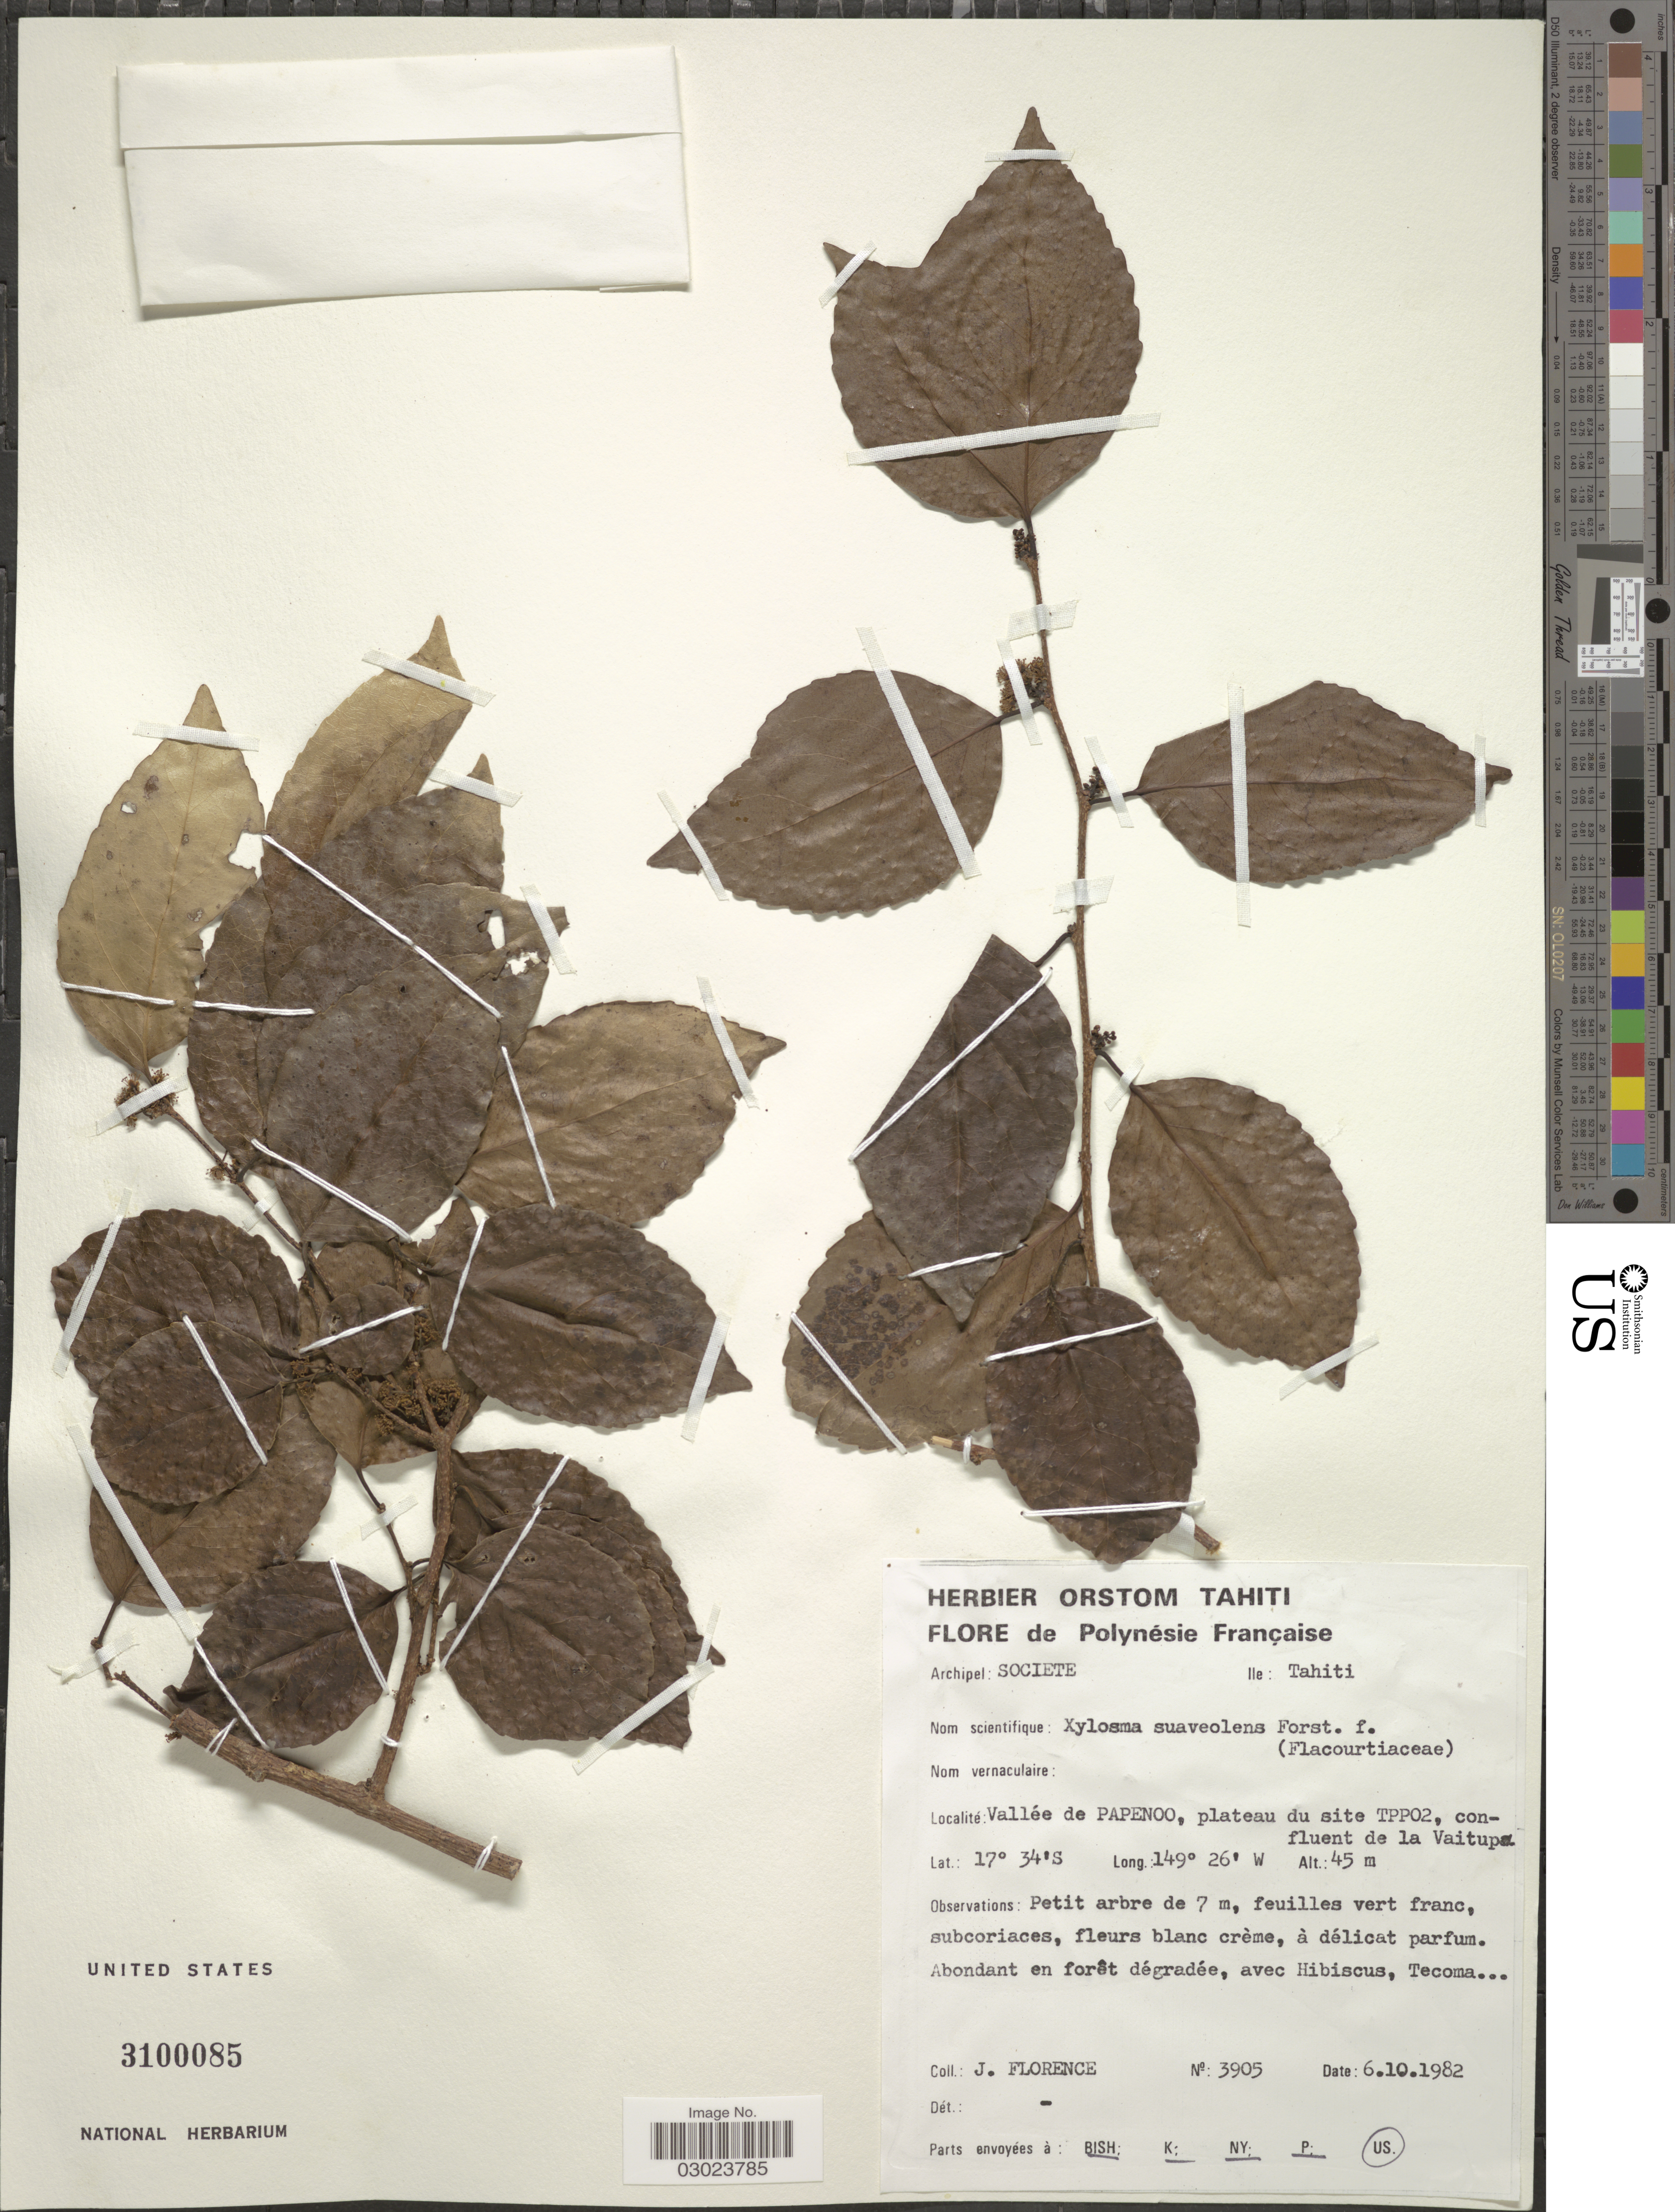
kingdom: Plantae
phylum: Tracheophyta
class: Magnoliopsida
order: Malpighiales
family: Salicaceae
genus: Xylosma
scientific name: Xylosma suaveolens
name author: G. Forst.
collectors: J. Florence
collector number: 3905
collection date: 1982-10-06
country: French Polynesia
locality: Archipel: Societe. Ile: Tahiti. Vallée de Papenoo, plateau du site TPP02, confluent de la Vaitupa.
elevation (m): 45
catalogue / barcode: US 3100085